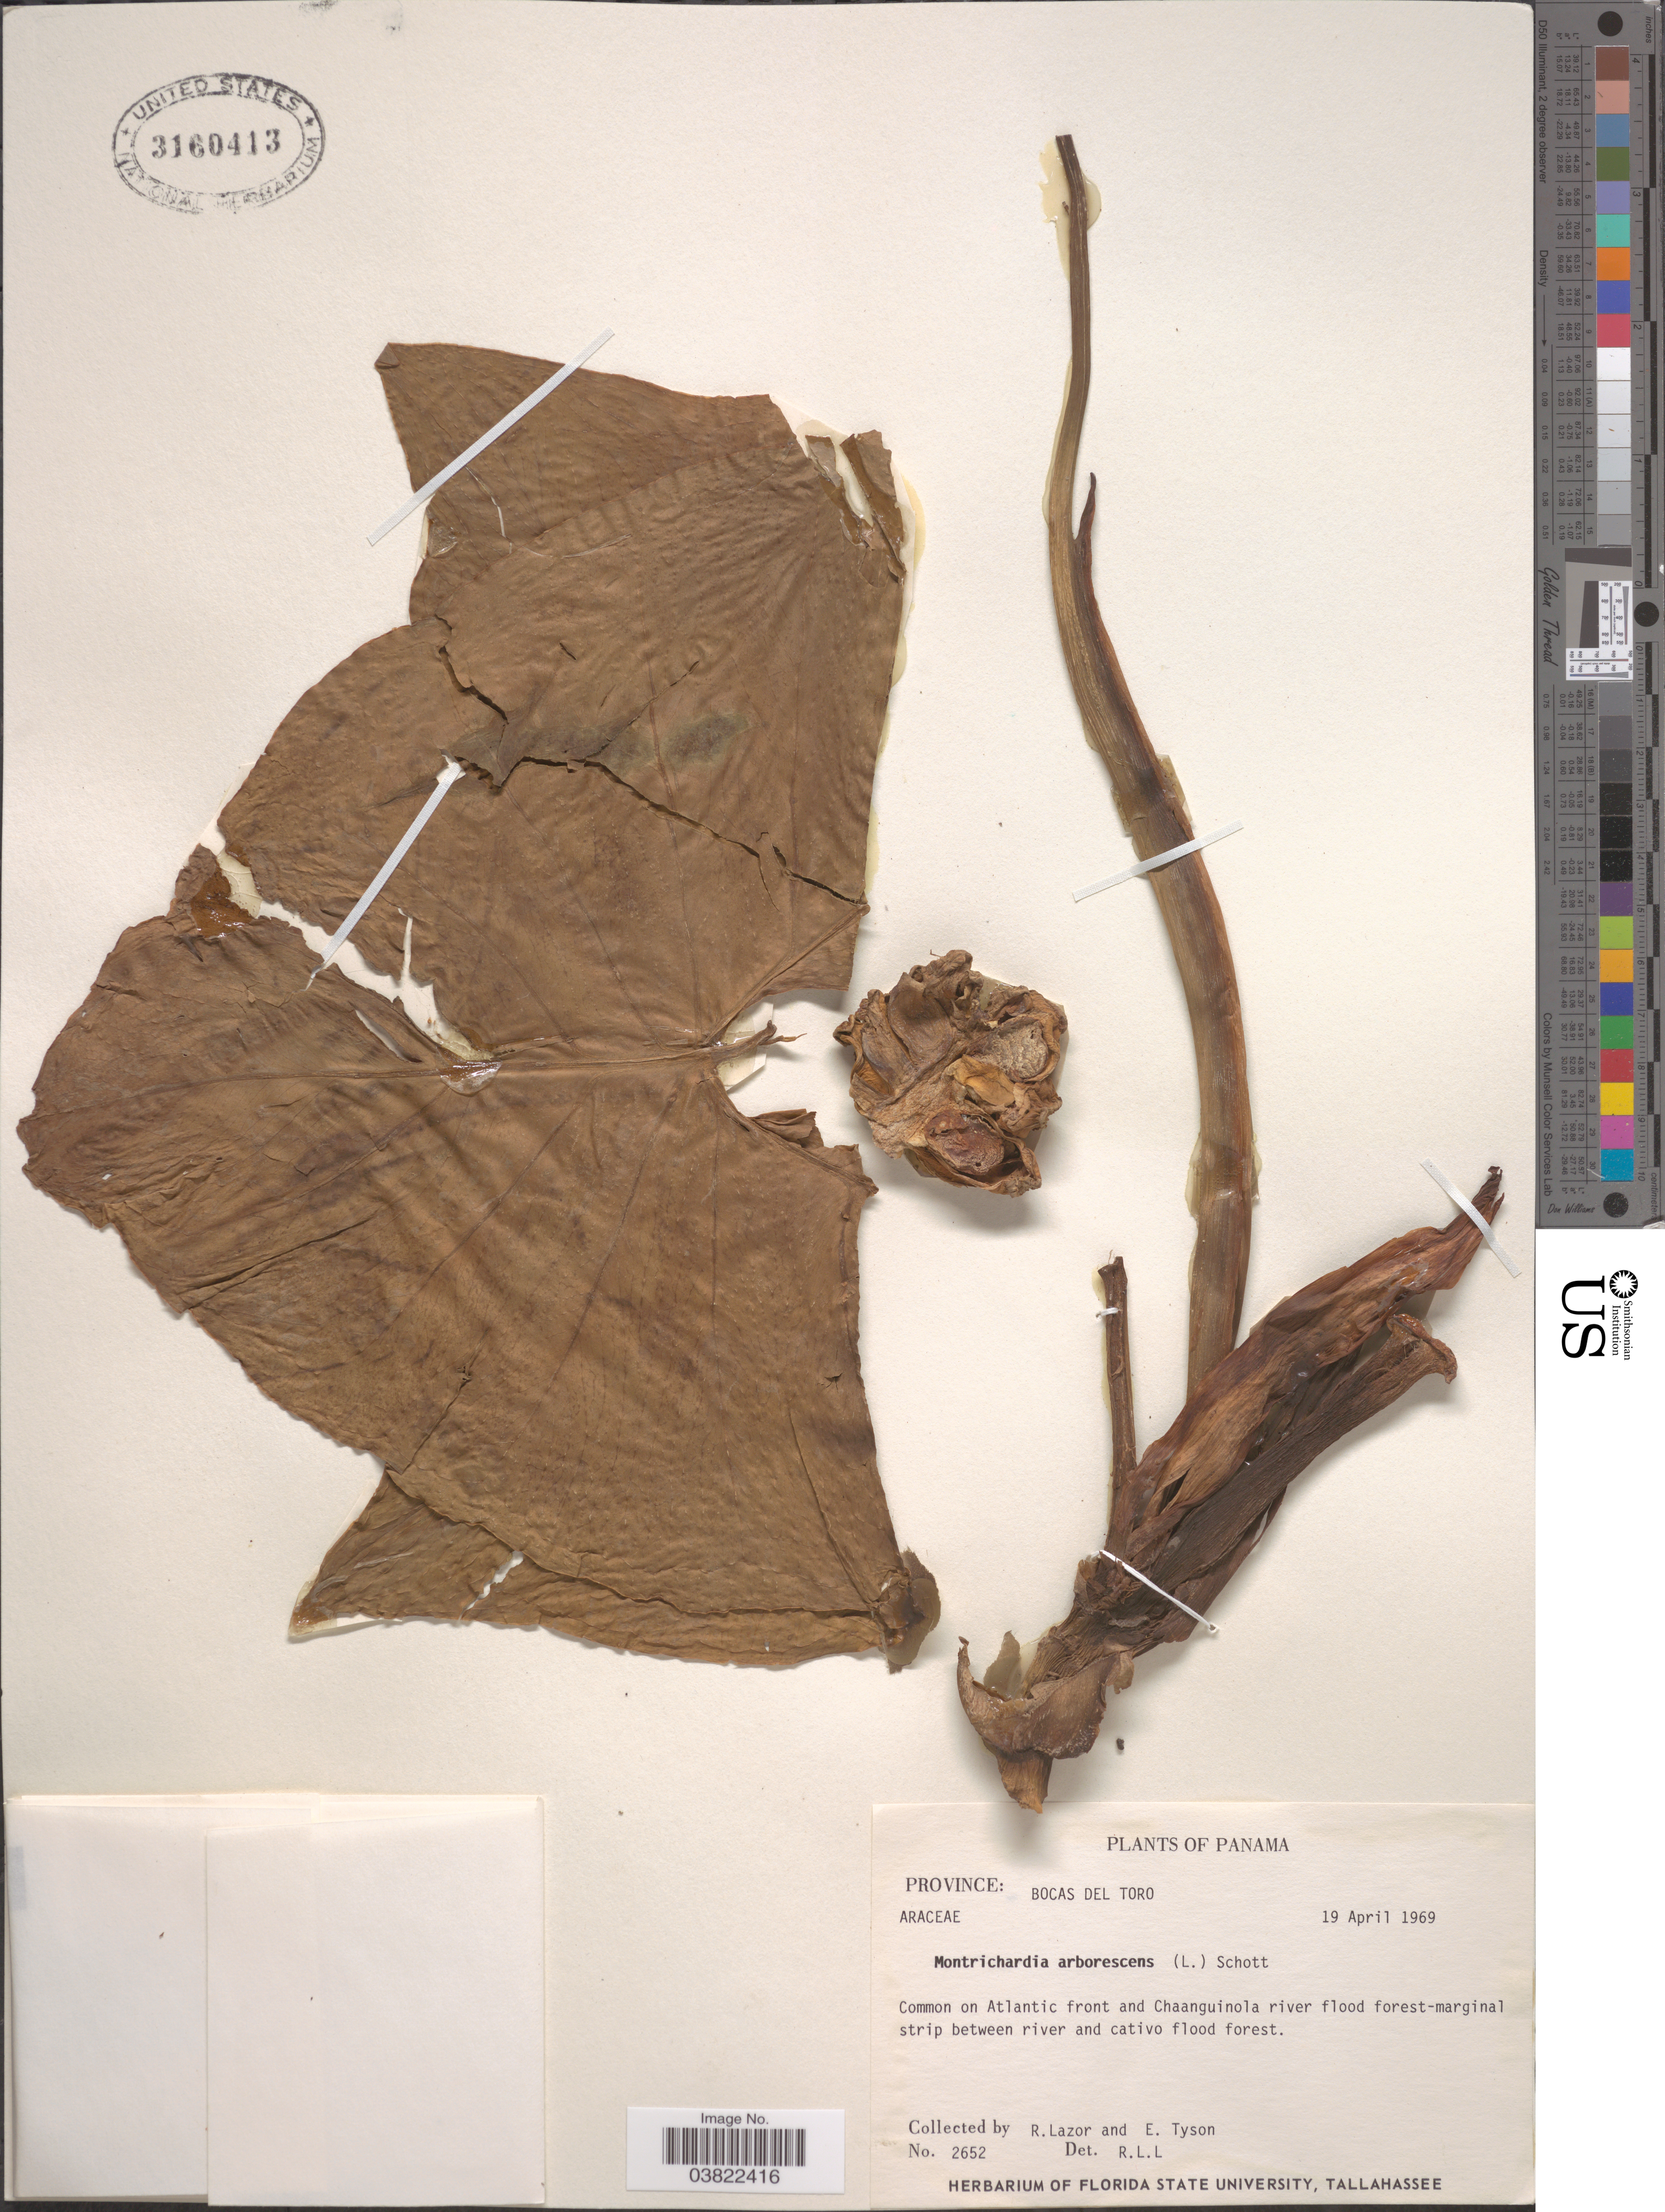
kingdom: Plantae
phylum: Tracheophyta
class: Liliopsida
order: Alismatales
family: Araceae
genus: Montrichardia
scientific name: Montrichardia arborea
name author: (Kunth) Schott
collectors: R. L. Lazor & E. Tyson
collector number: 2652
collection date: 1969-04-19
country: Panama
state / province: Bocas del Toro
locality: On Atlantic front and Chaanguinola river flood forest-marginal strip between river and cativo flood forest.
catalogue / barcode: US 3160413